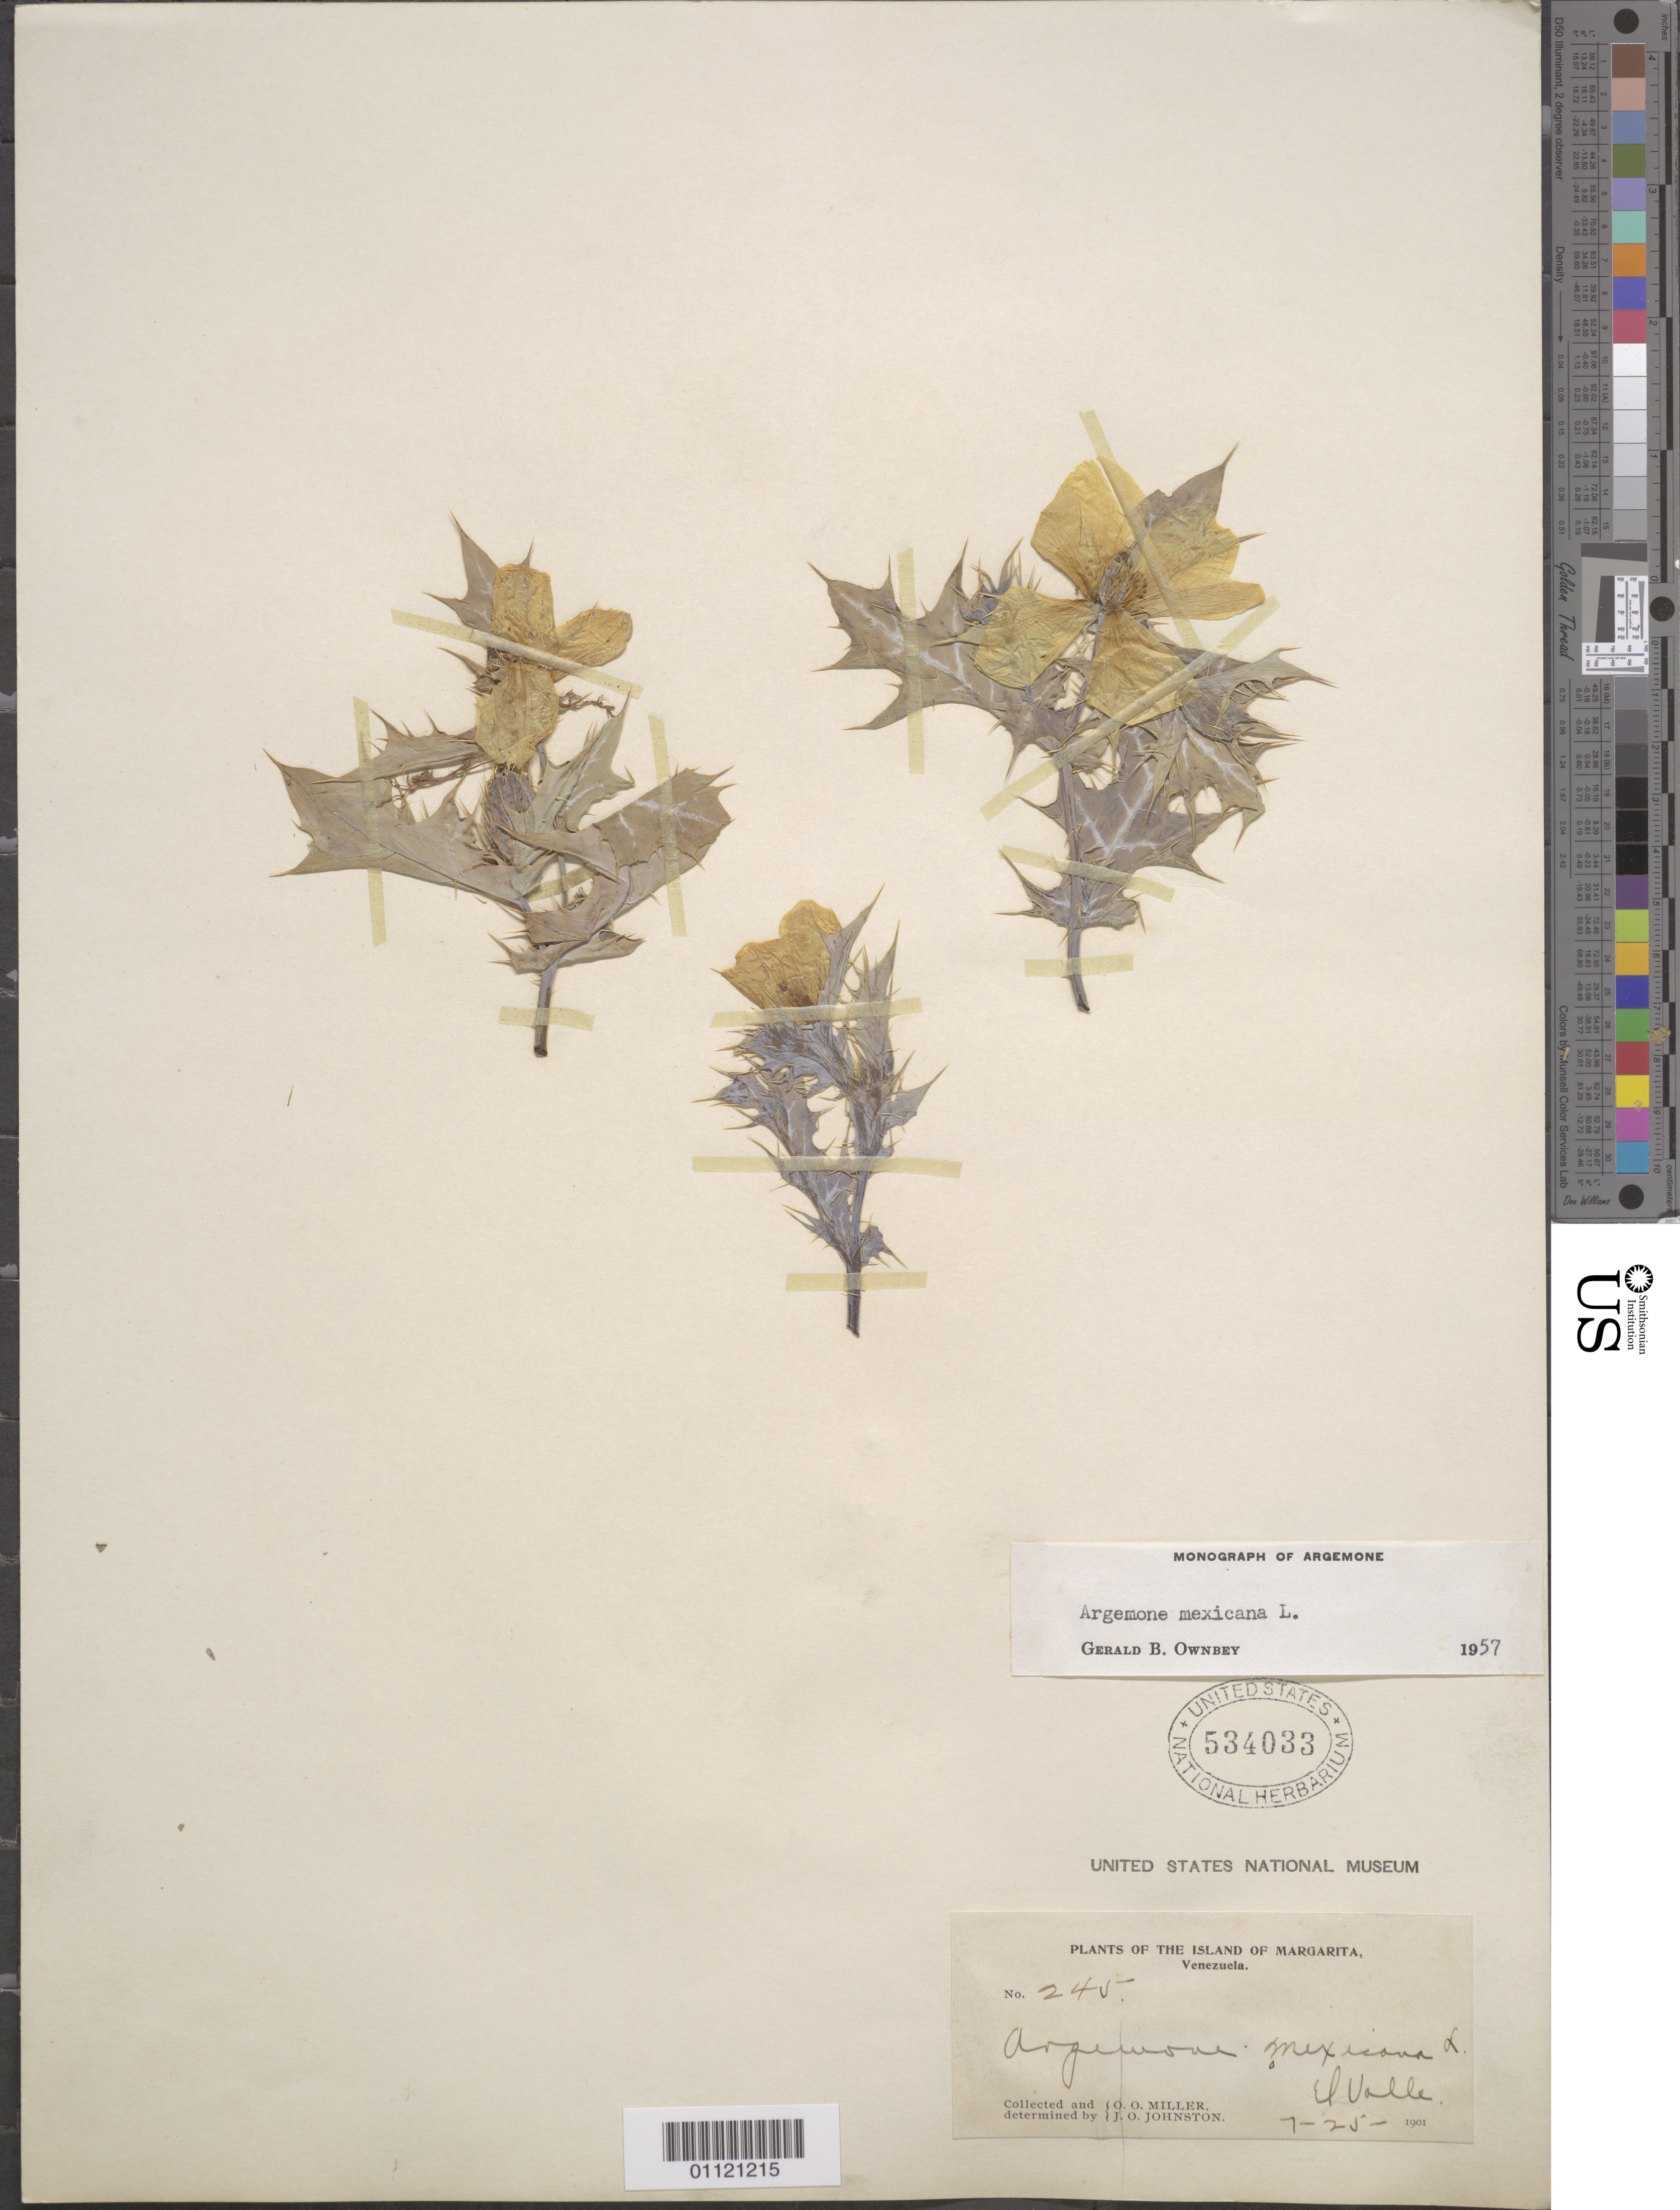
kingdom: Plantae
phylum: Tracheophyta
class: Magnoliopsida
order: Ranunculales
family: Papaveraceae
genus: Argemone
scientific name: Argemone mexicana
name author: L.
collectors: O. O. Miller & J. Johnston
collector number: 245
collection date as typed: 25 Jul 1901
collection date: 1901-07-25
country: Venezuela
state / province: Nueva Esparta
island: Margarita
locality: El Valle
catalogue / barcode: US 534033